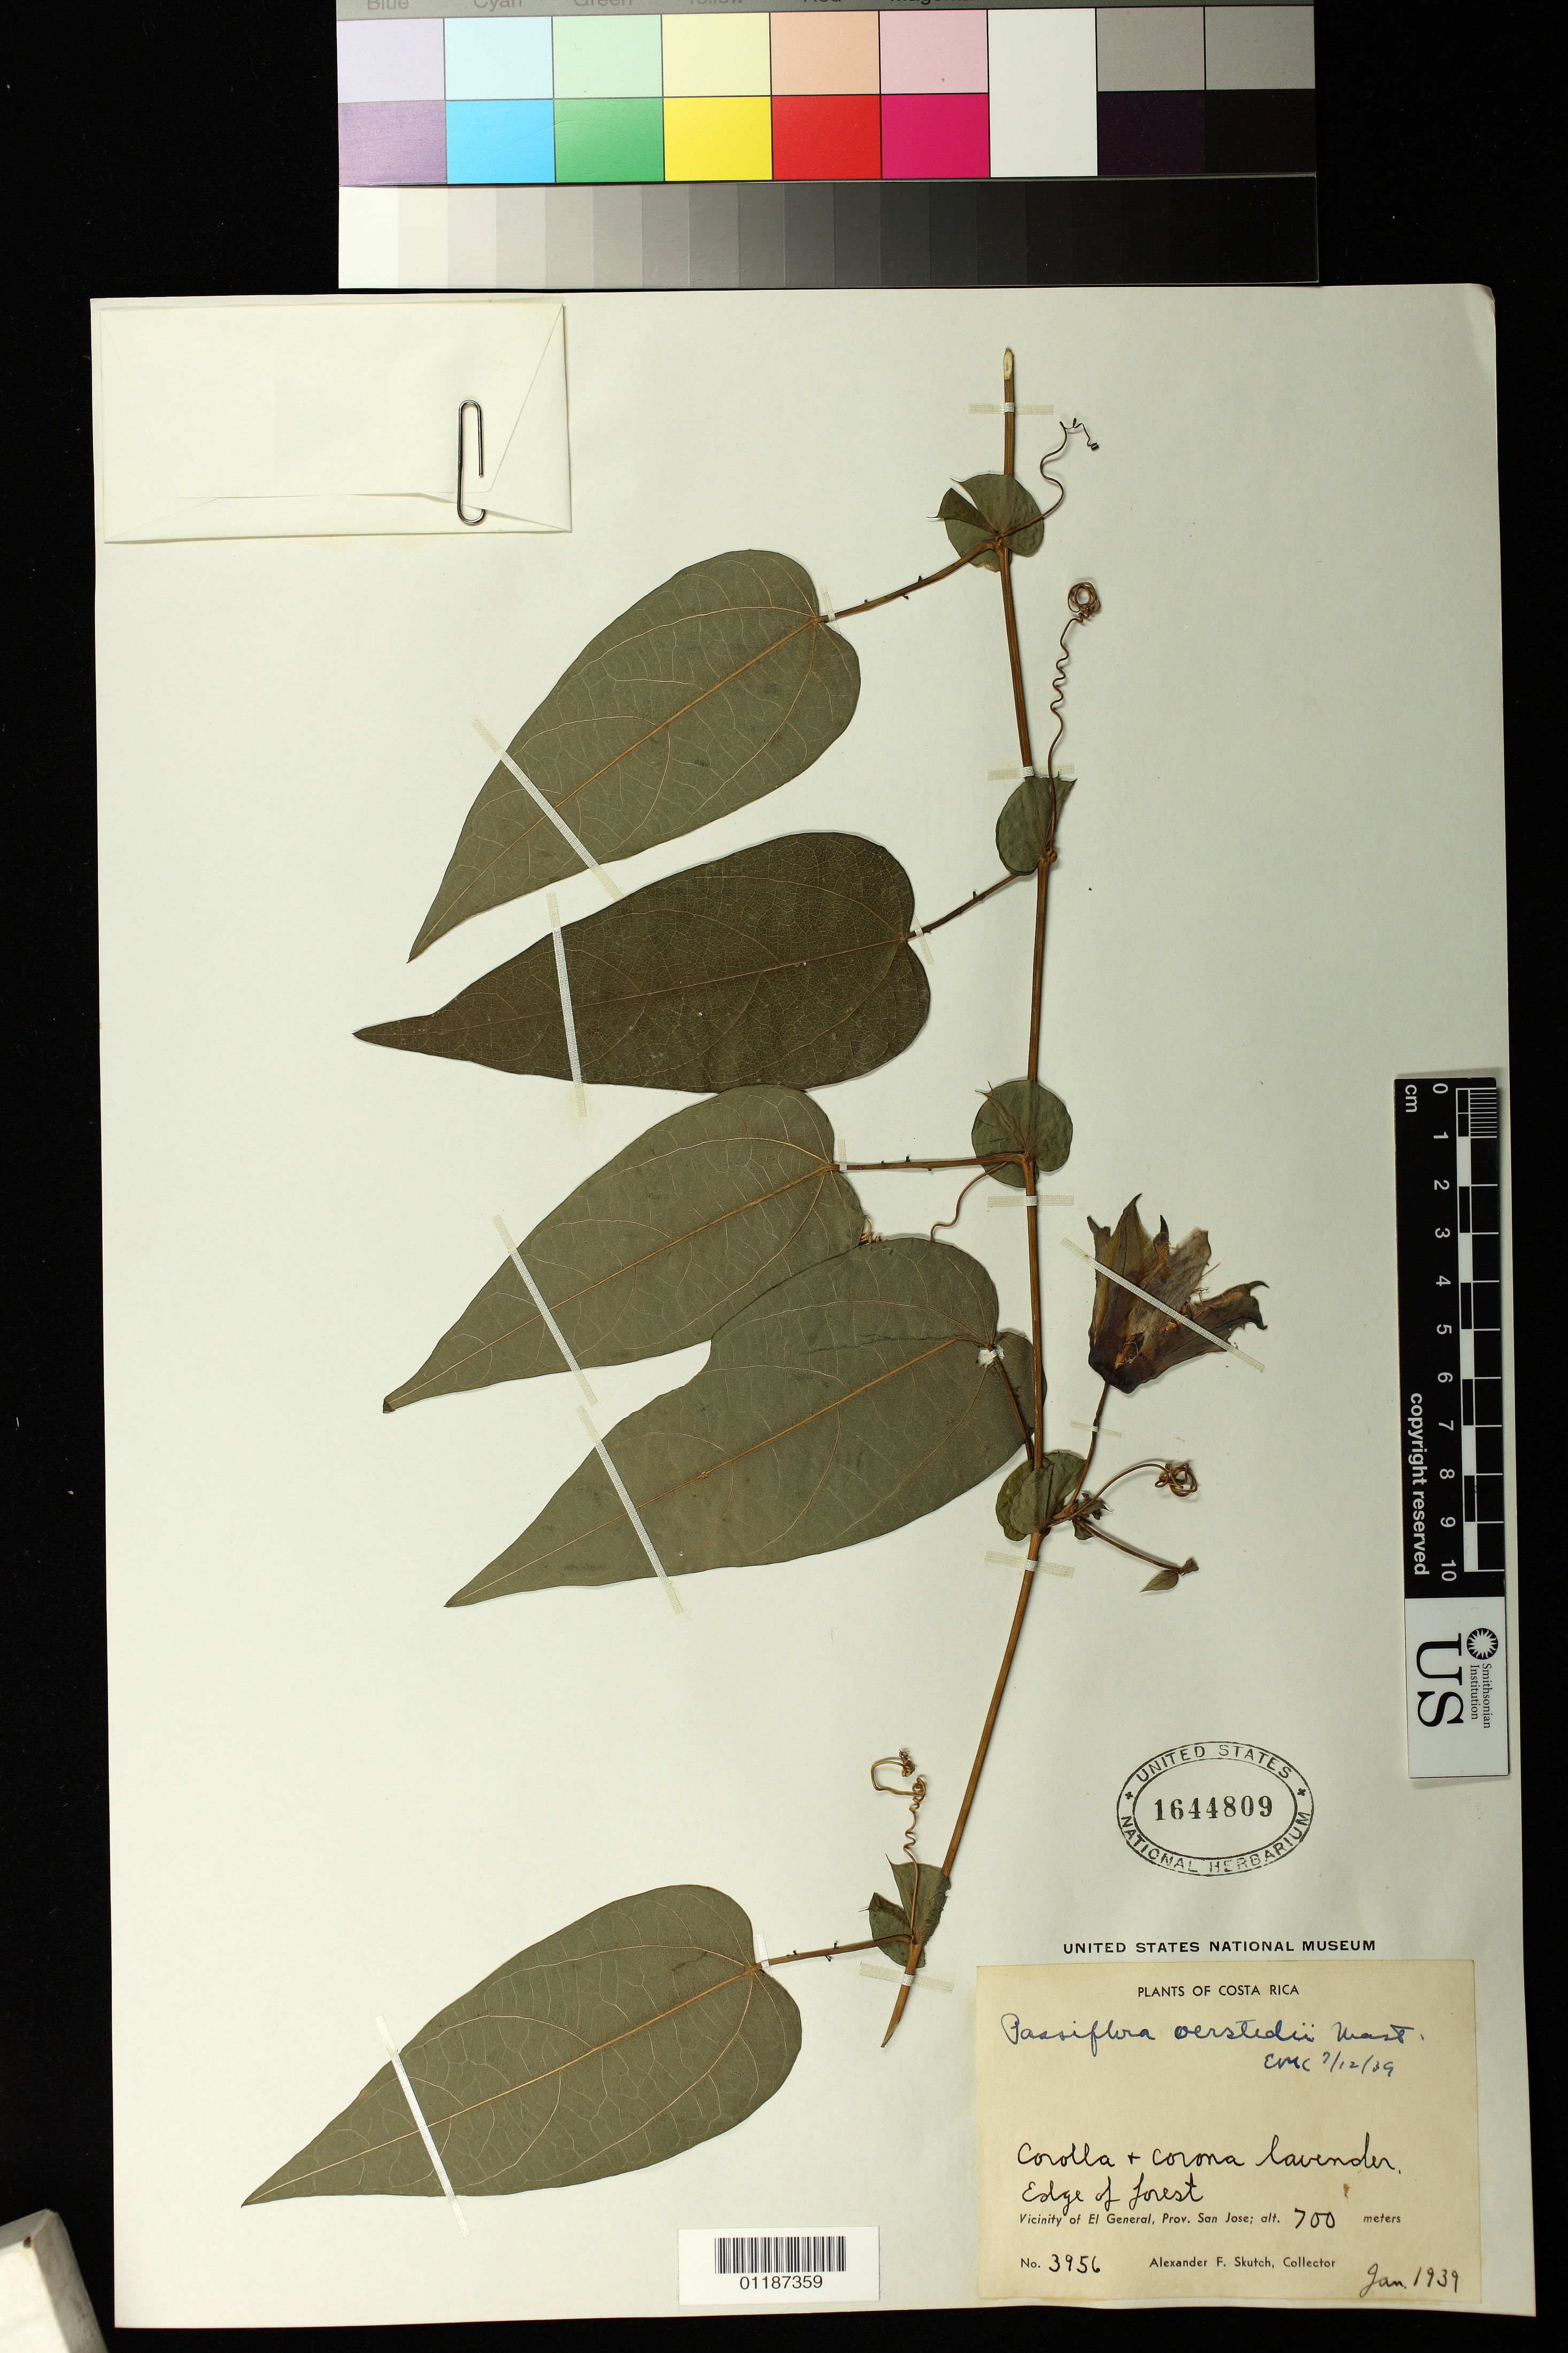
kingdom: Plantae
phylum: Tracheophyta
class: Magnoliopsida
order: Malpighiales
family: Passifloraceae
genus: Passiflora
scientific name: Passiflora oerstedii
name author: Mast. in Mart.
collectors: A. F. Skutch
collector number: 3956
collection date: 1939-01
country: Costa Rica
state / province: San José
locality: El General [General Viejo]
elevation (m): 700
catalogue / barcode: US 1644809